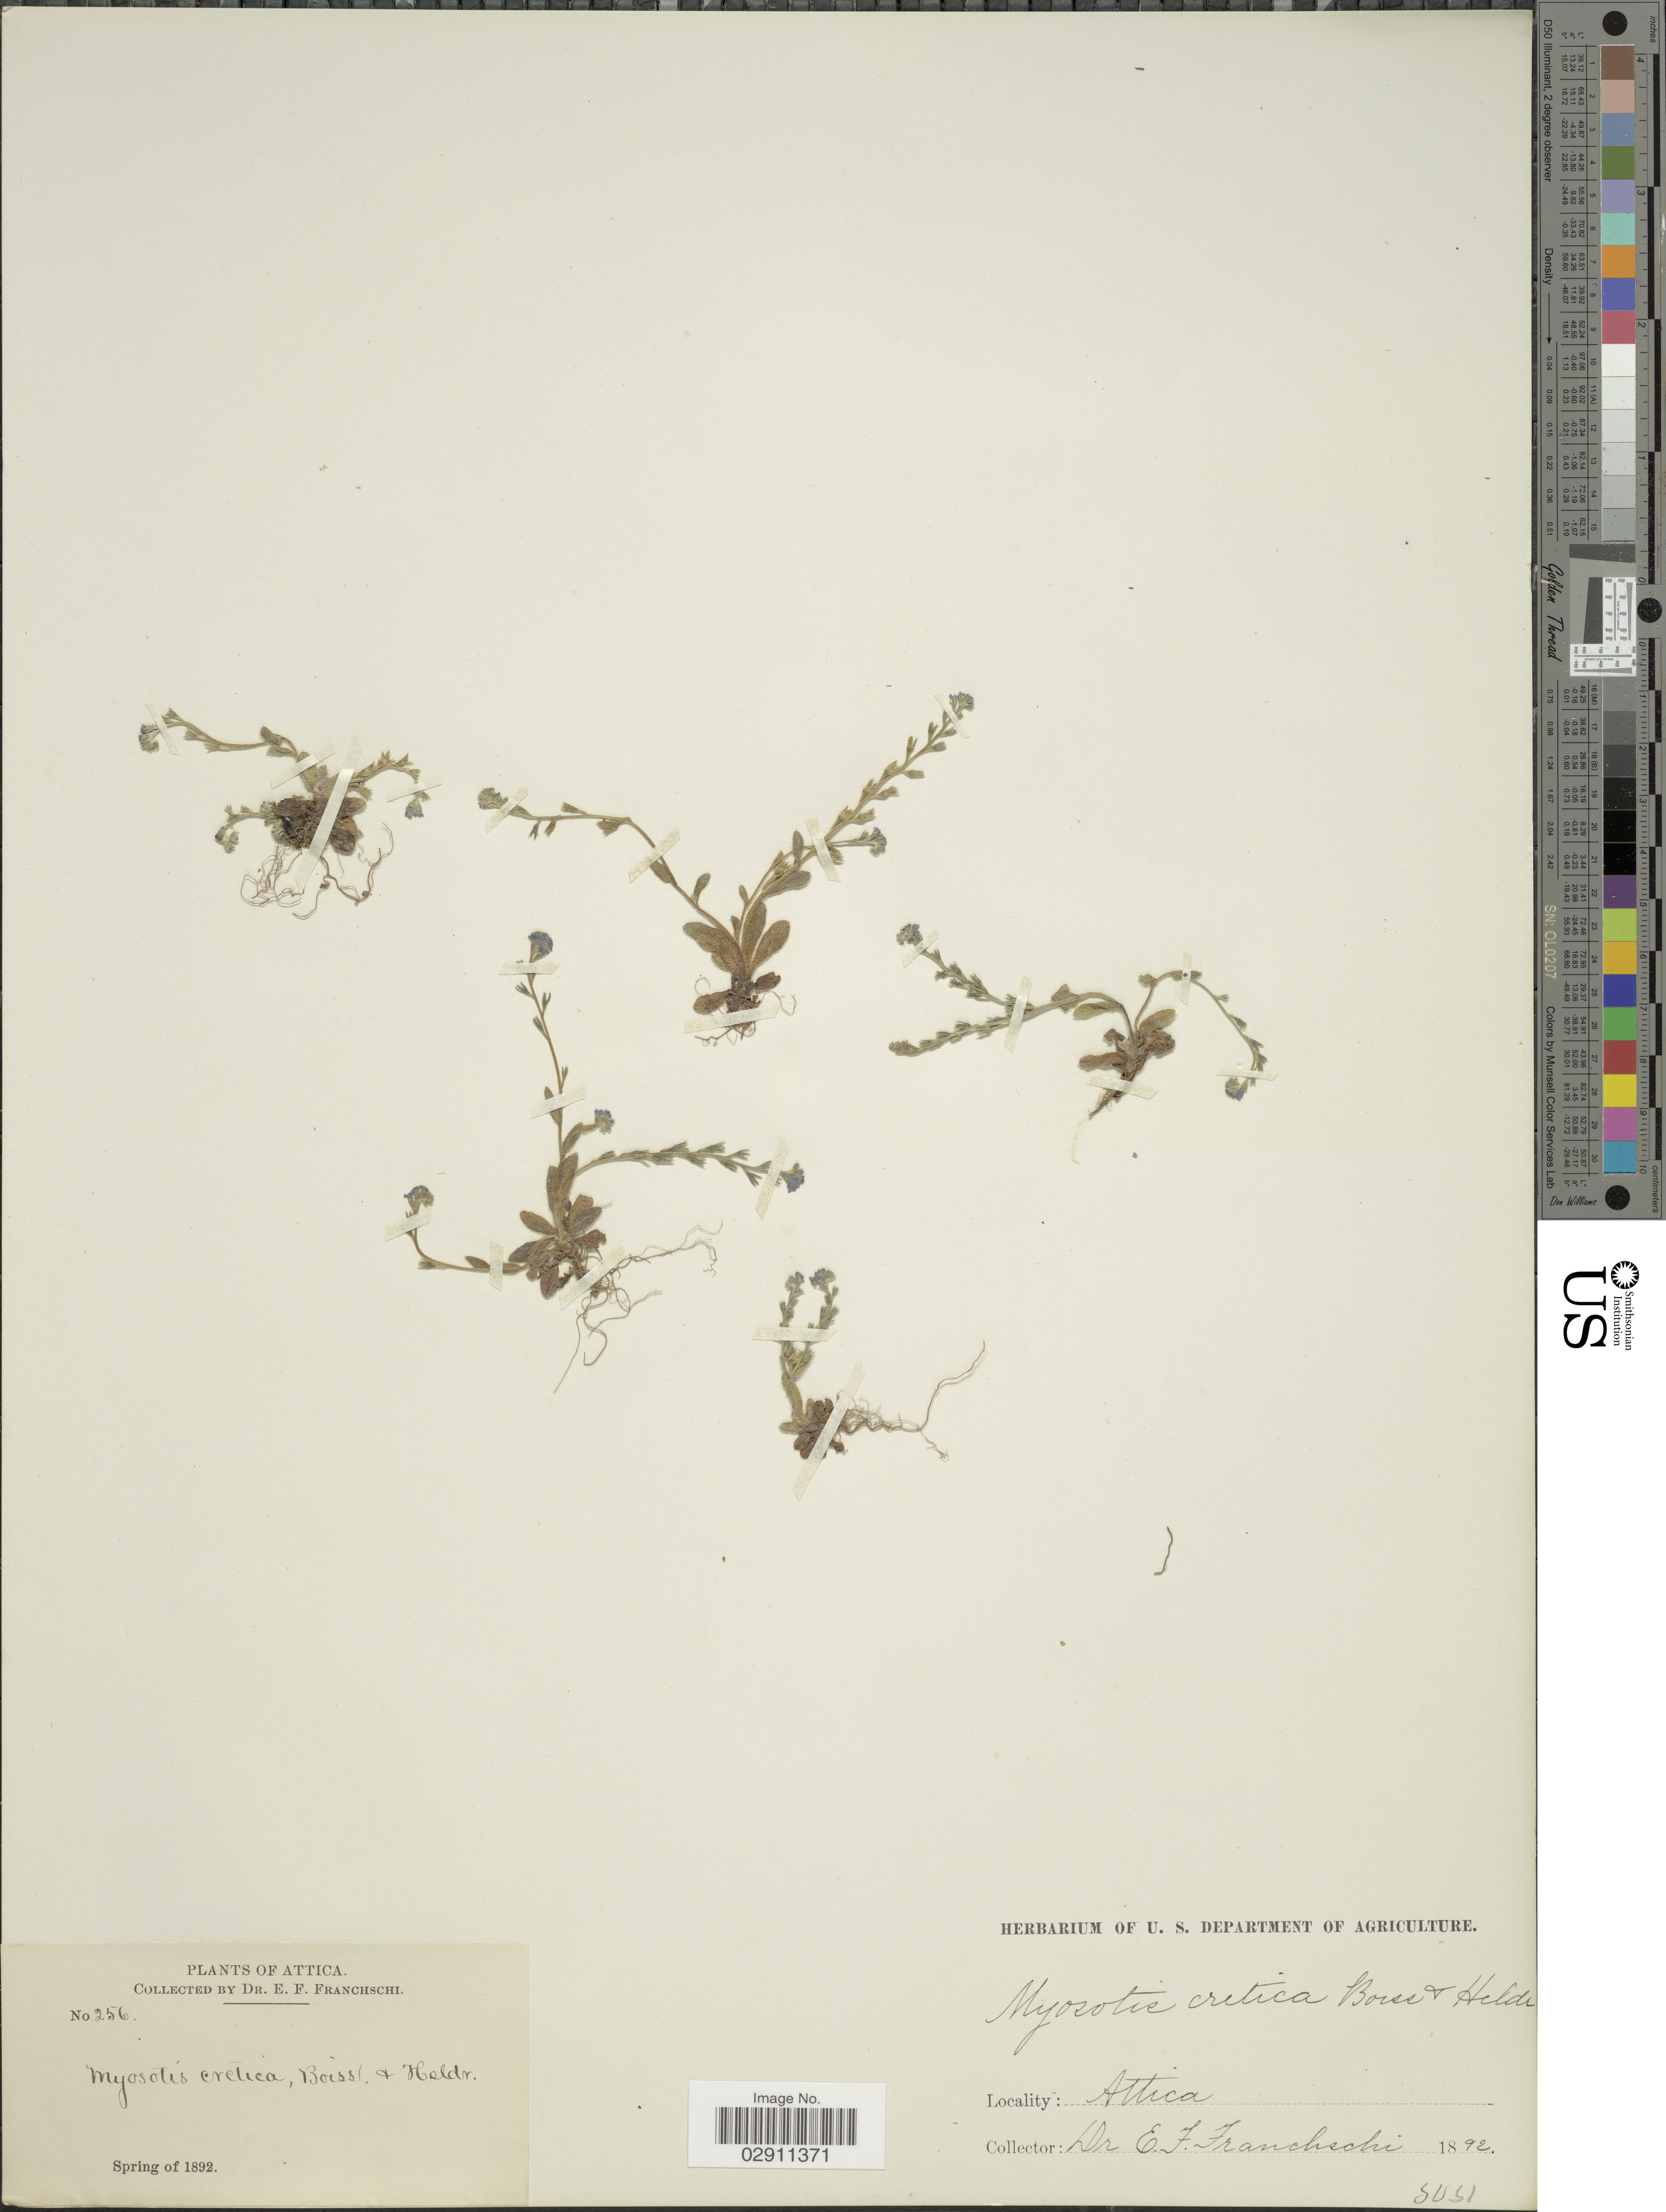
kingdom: Plantae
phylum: Tracheophyta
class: Magnoliopsida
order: Boraginales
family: Boraginaceae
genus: Myosotis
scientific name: Myosotis cretica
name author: Boiss. & Heldr.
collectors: E. Franchschi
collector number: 256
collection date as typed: Spring of 1892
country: Greece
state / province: Attica